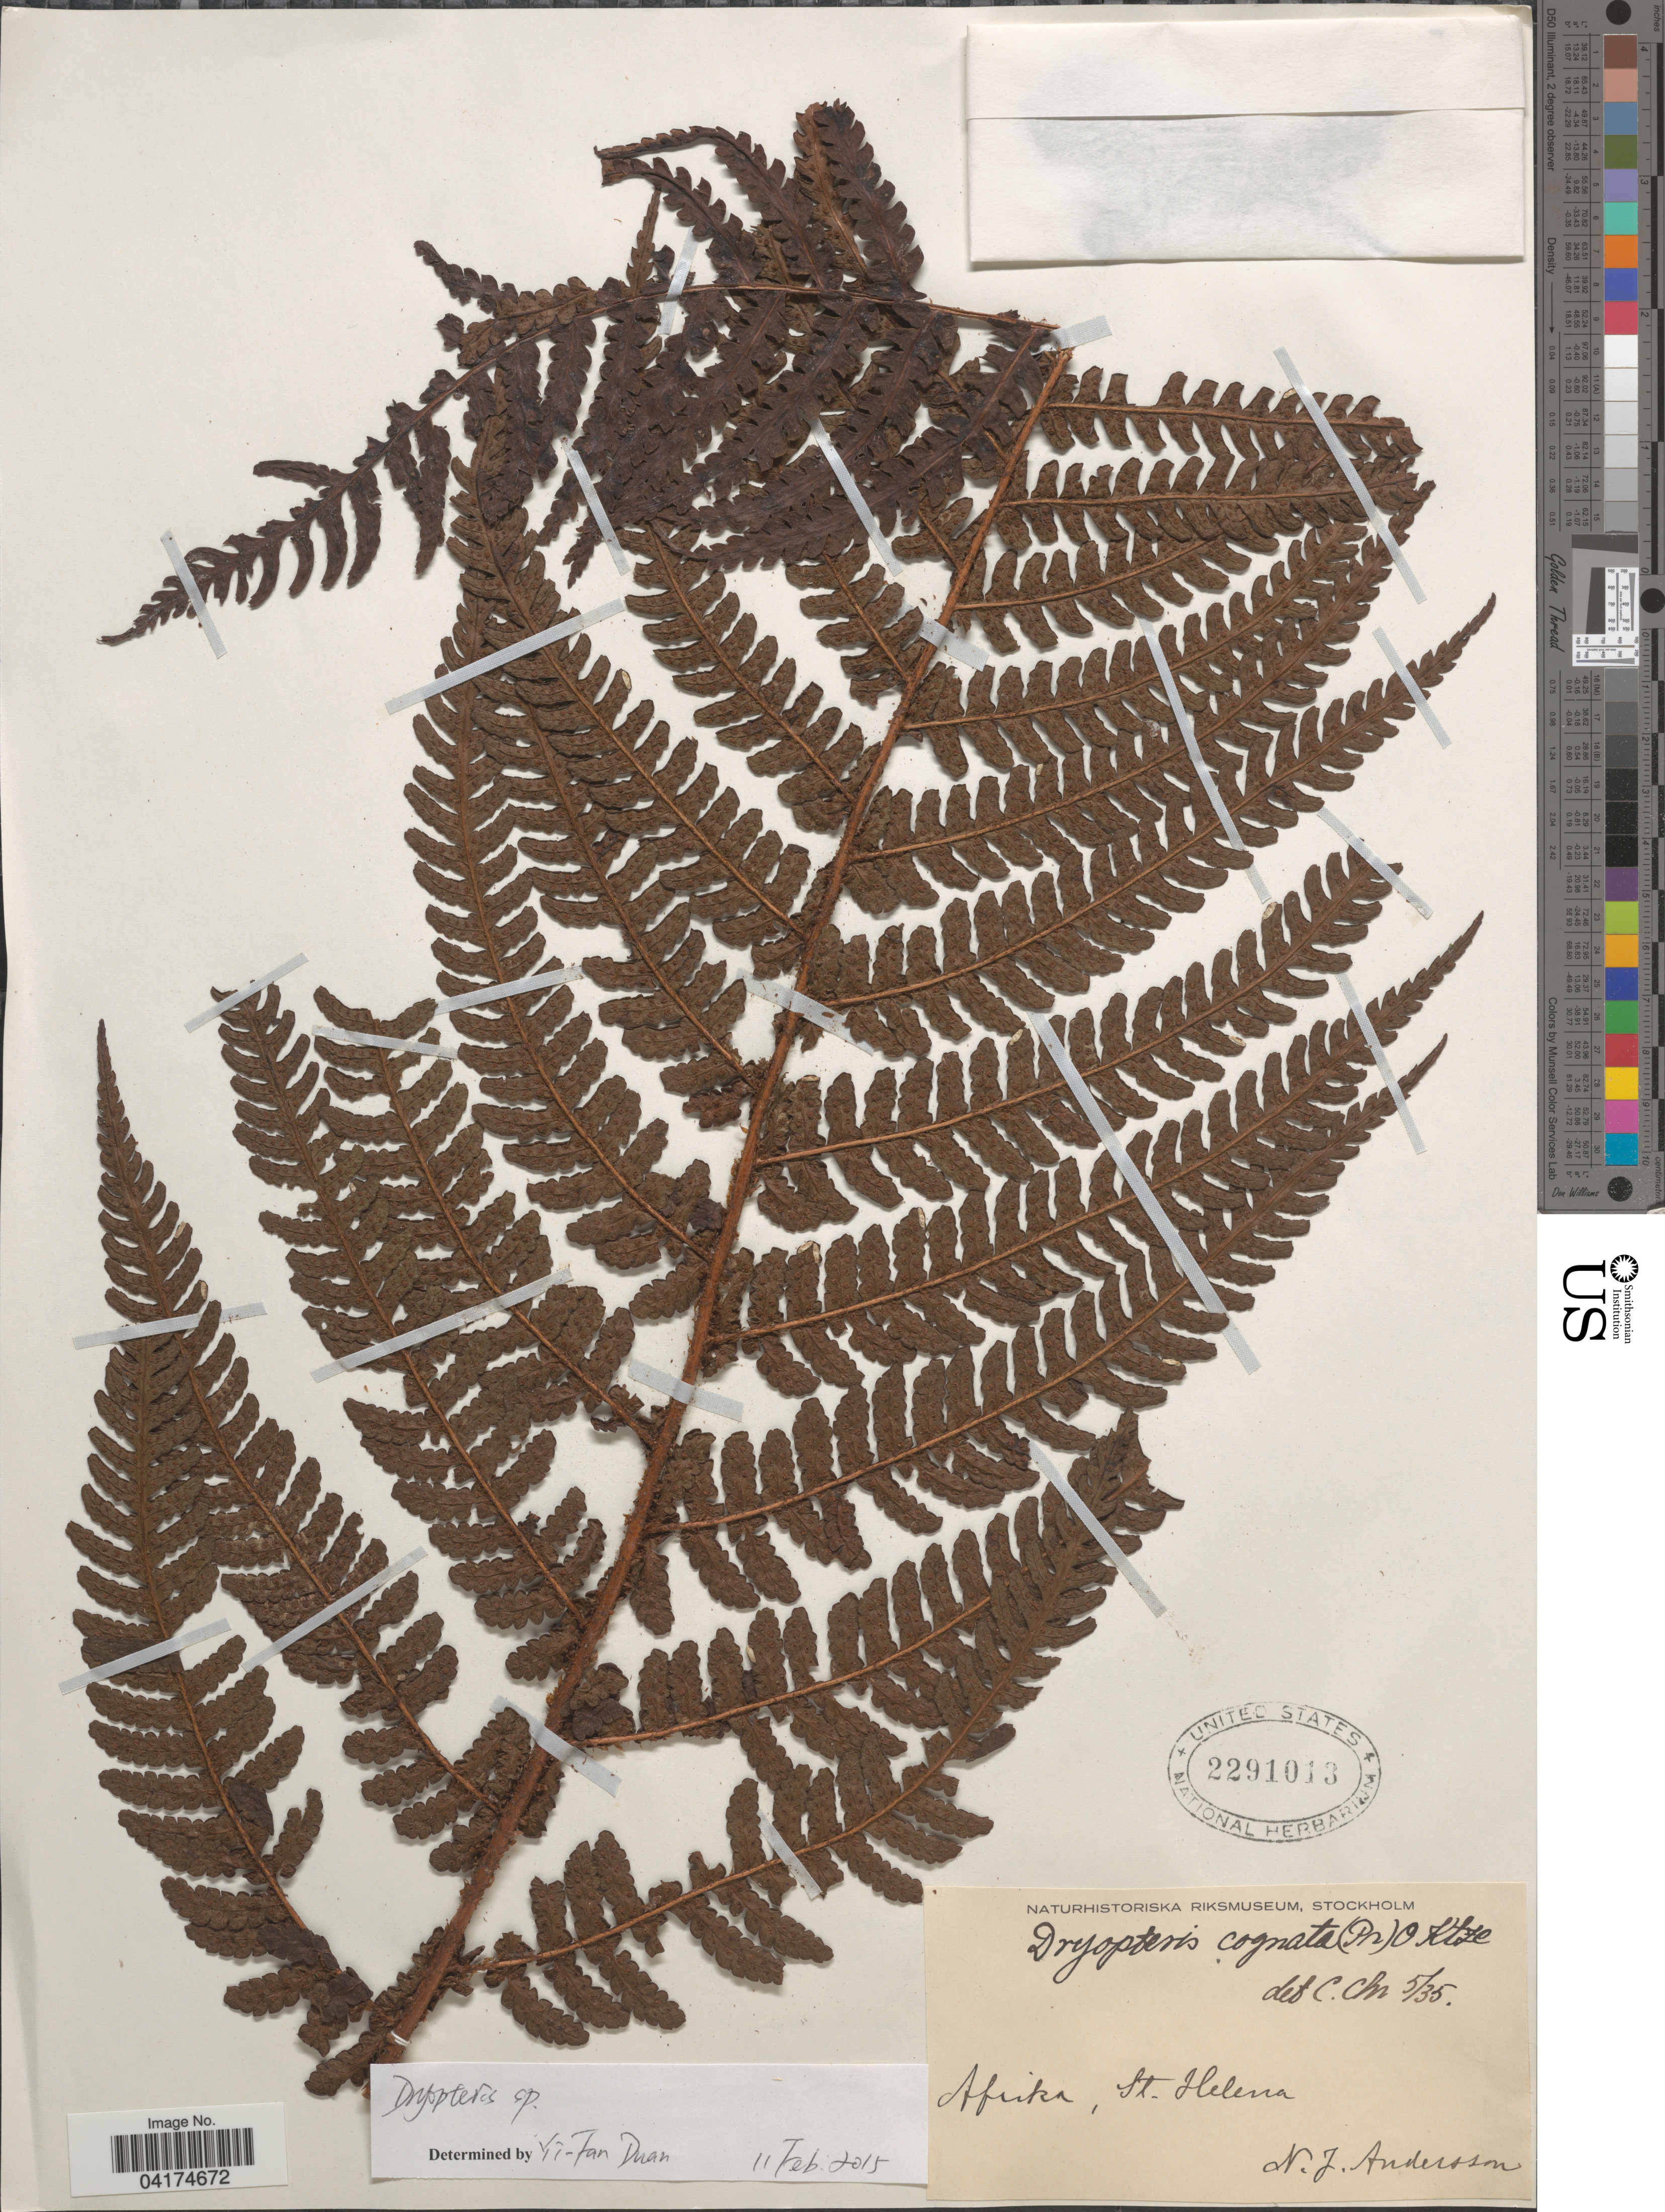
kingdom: Plantae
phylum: Tracheophyta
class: Polypodiopsida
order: Polypodiales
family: Dryopteridaceae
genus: Dryopteris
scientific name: Dryopteris sp.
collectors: N. J. Andersson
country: St. Helena Islands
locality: Afrika, St. Helena.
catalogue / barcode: US 2291013